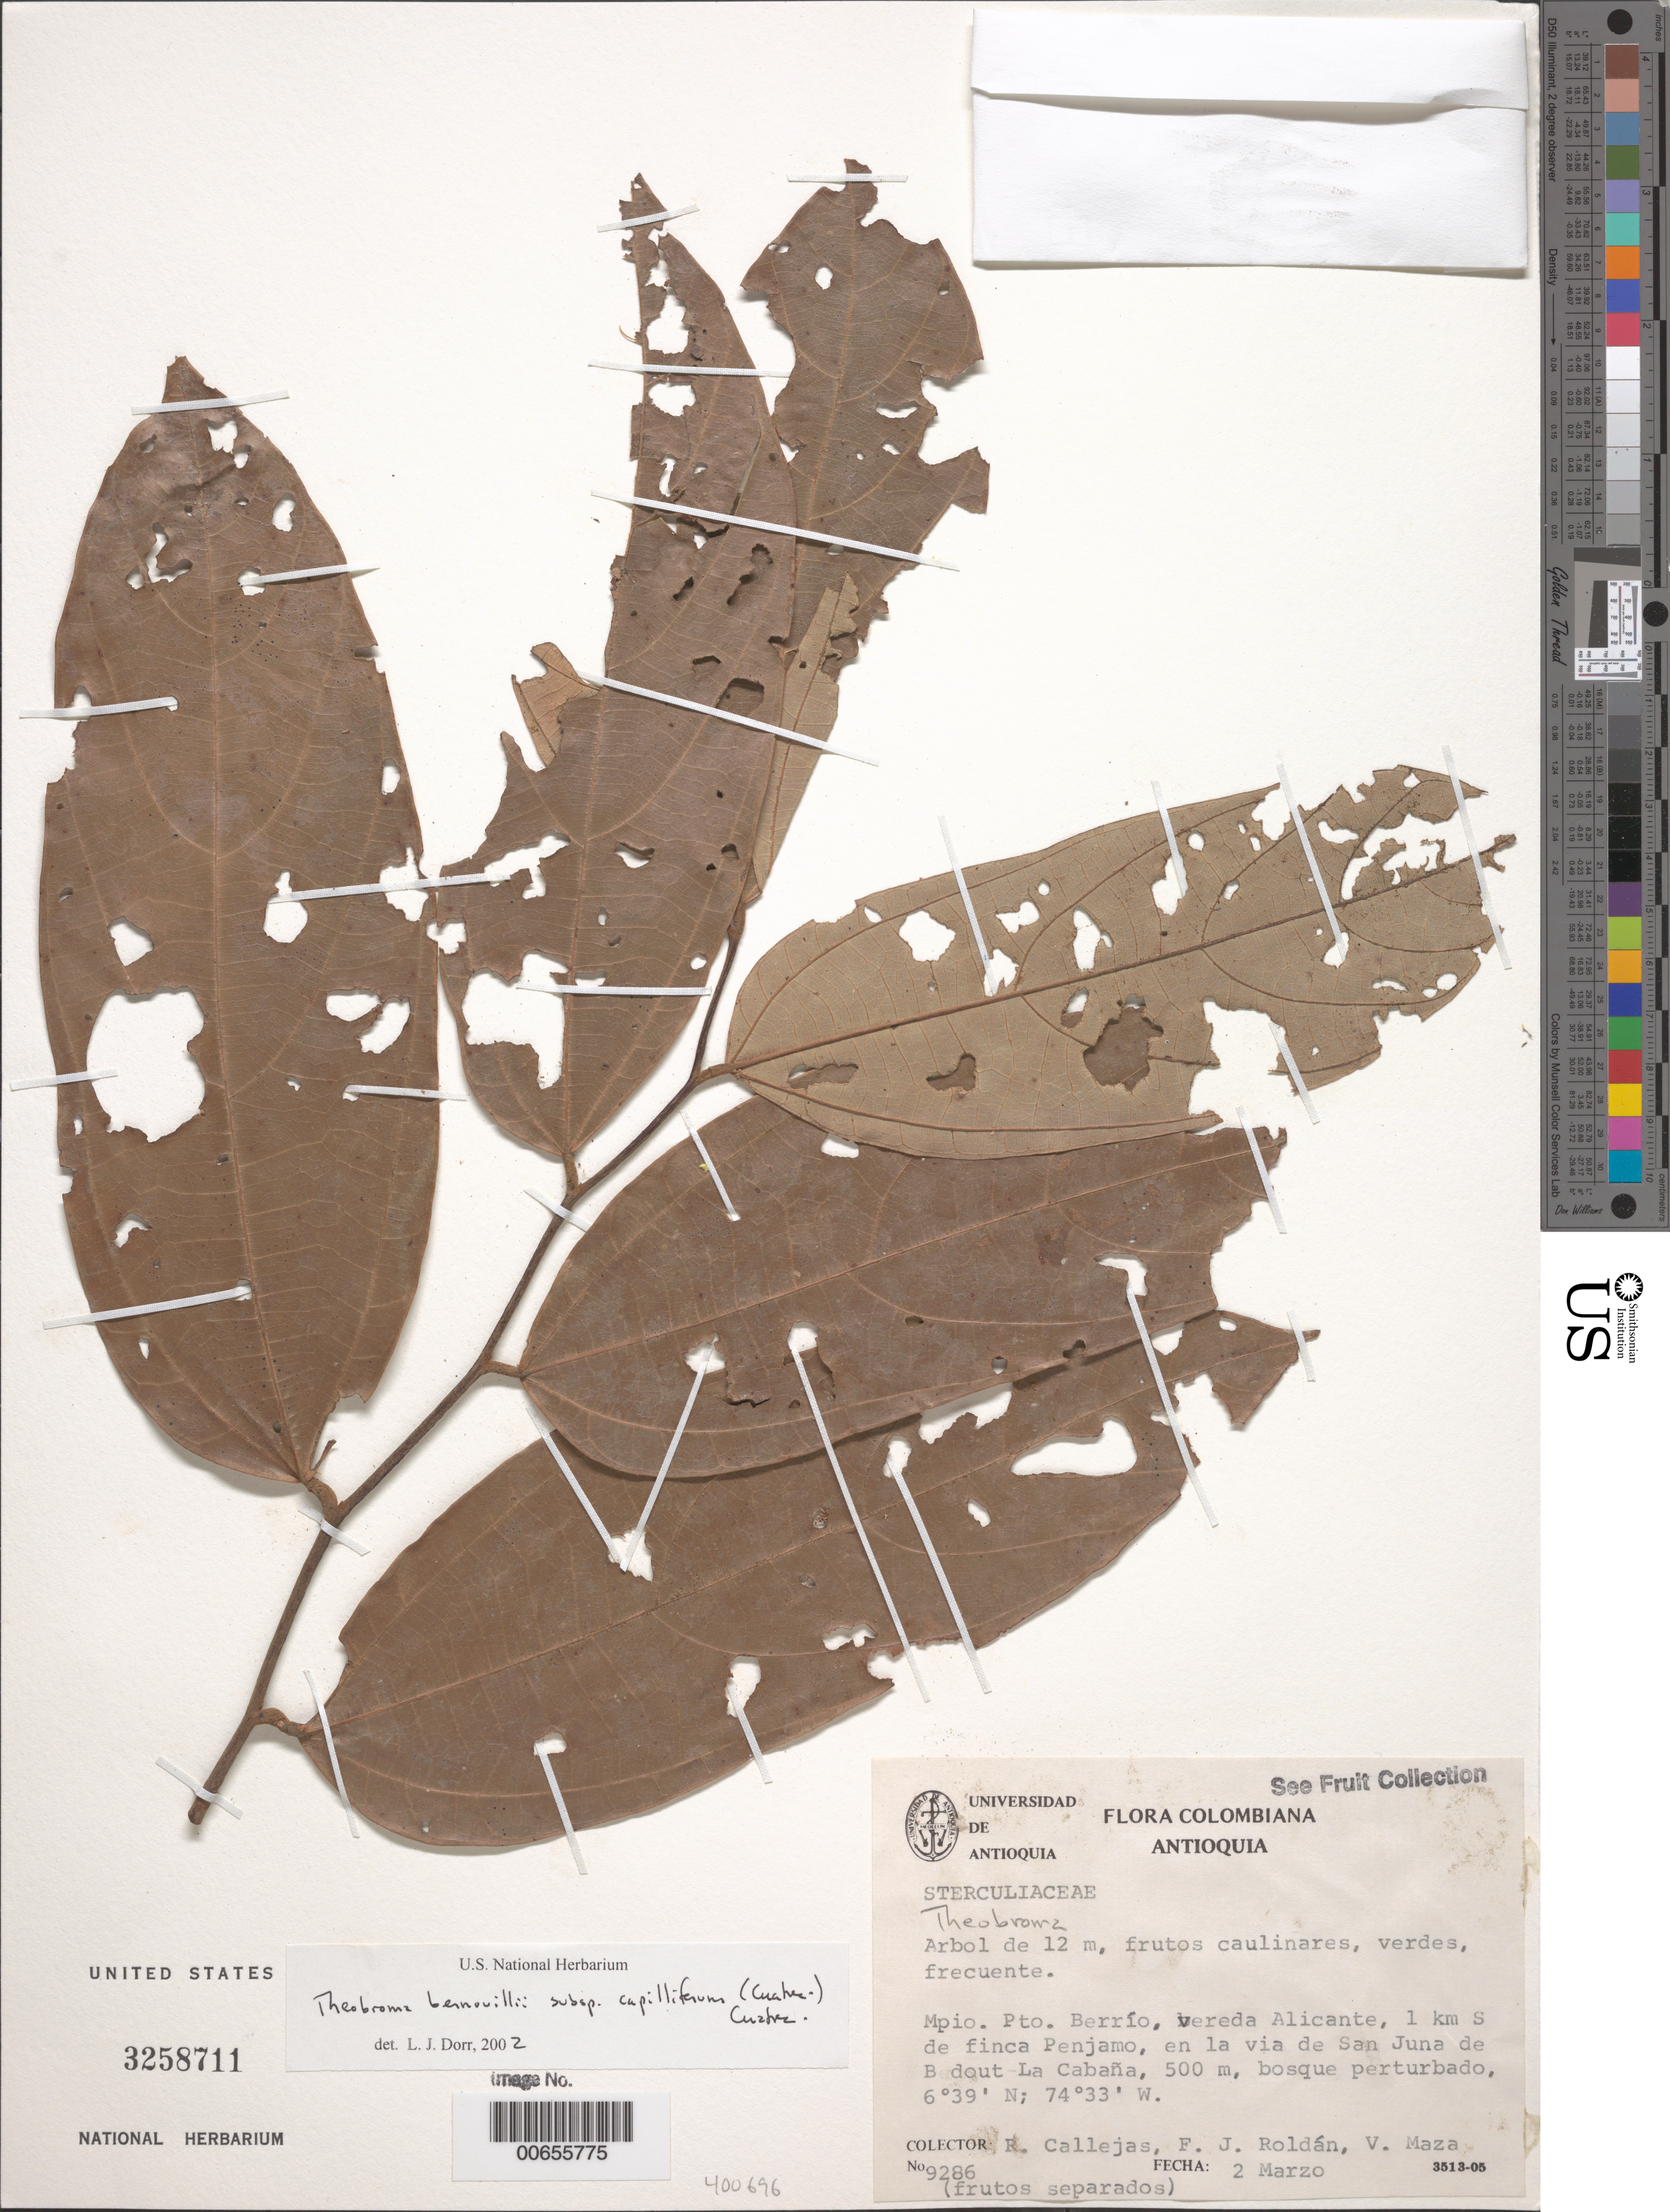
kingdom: Plantae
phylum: Tracheophyta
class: Magnoliopsida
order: Malvales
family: Malvaceae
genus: Theobroma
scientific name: Theobroma glaucum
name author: H. Karst.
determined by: Dorr, L. J., (BOT), Smithsonian Institution - National Museum of Natural History (UNITED STATES)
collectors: R. Callejas, F. J. Roldán & V. Maza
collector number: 9286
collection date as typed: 02 Mar 1990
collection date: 1990-03-02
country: Colombia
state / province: Antioquia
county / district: Puerto Berrío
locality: Vereda Alicante, 1 km S de Finca Penjamo, en la via de San Juna de B dout La Cabaña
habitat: Bosque perturbado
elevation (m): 500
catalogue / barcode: US 3258711